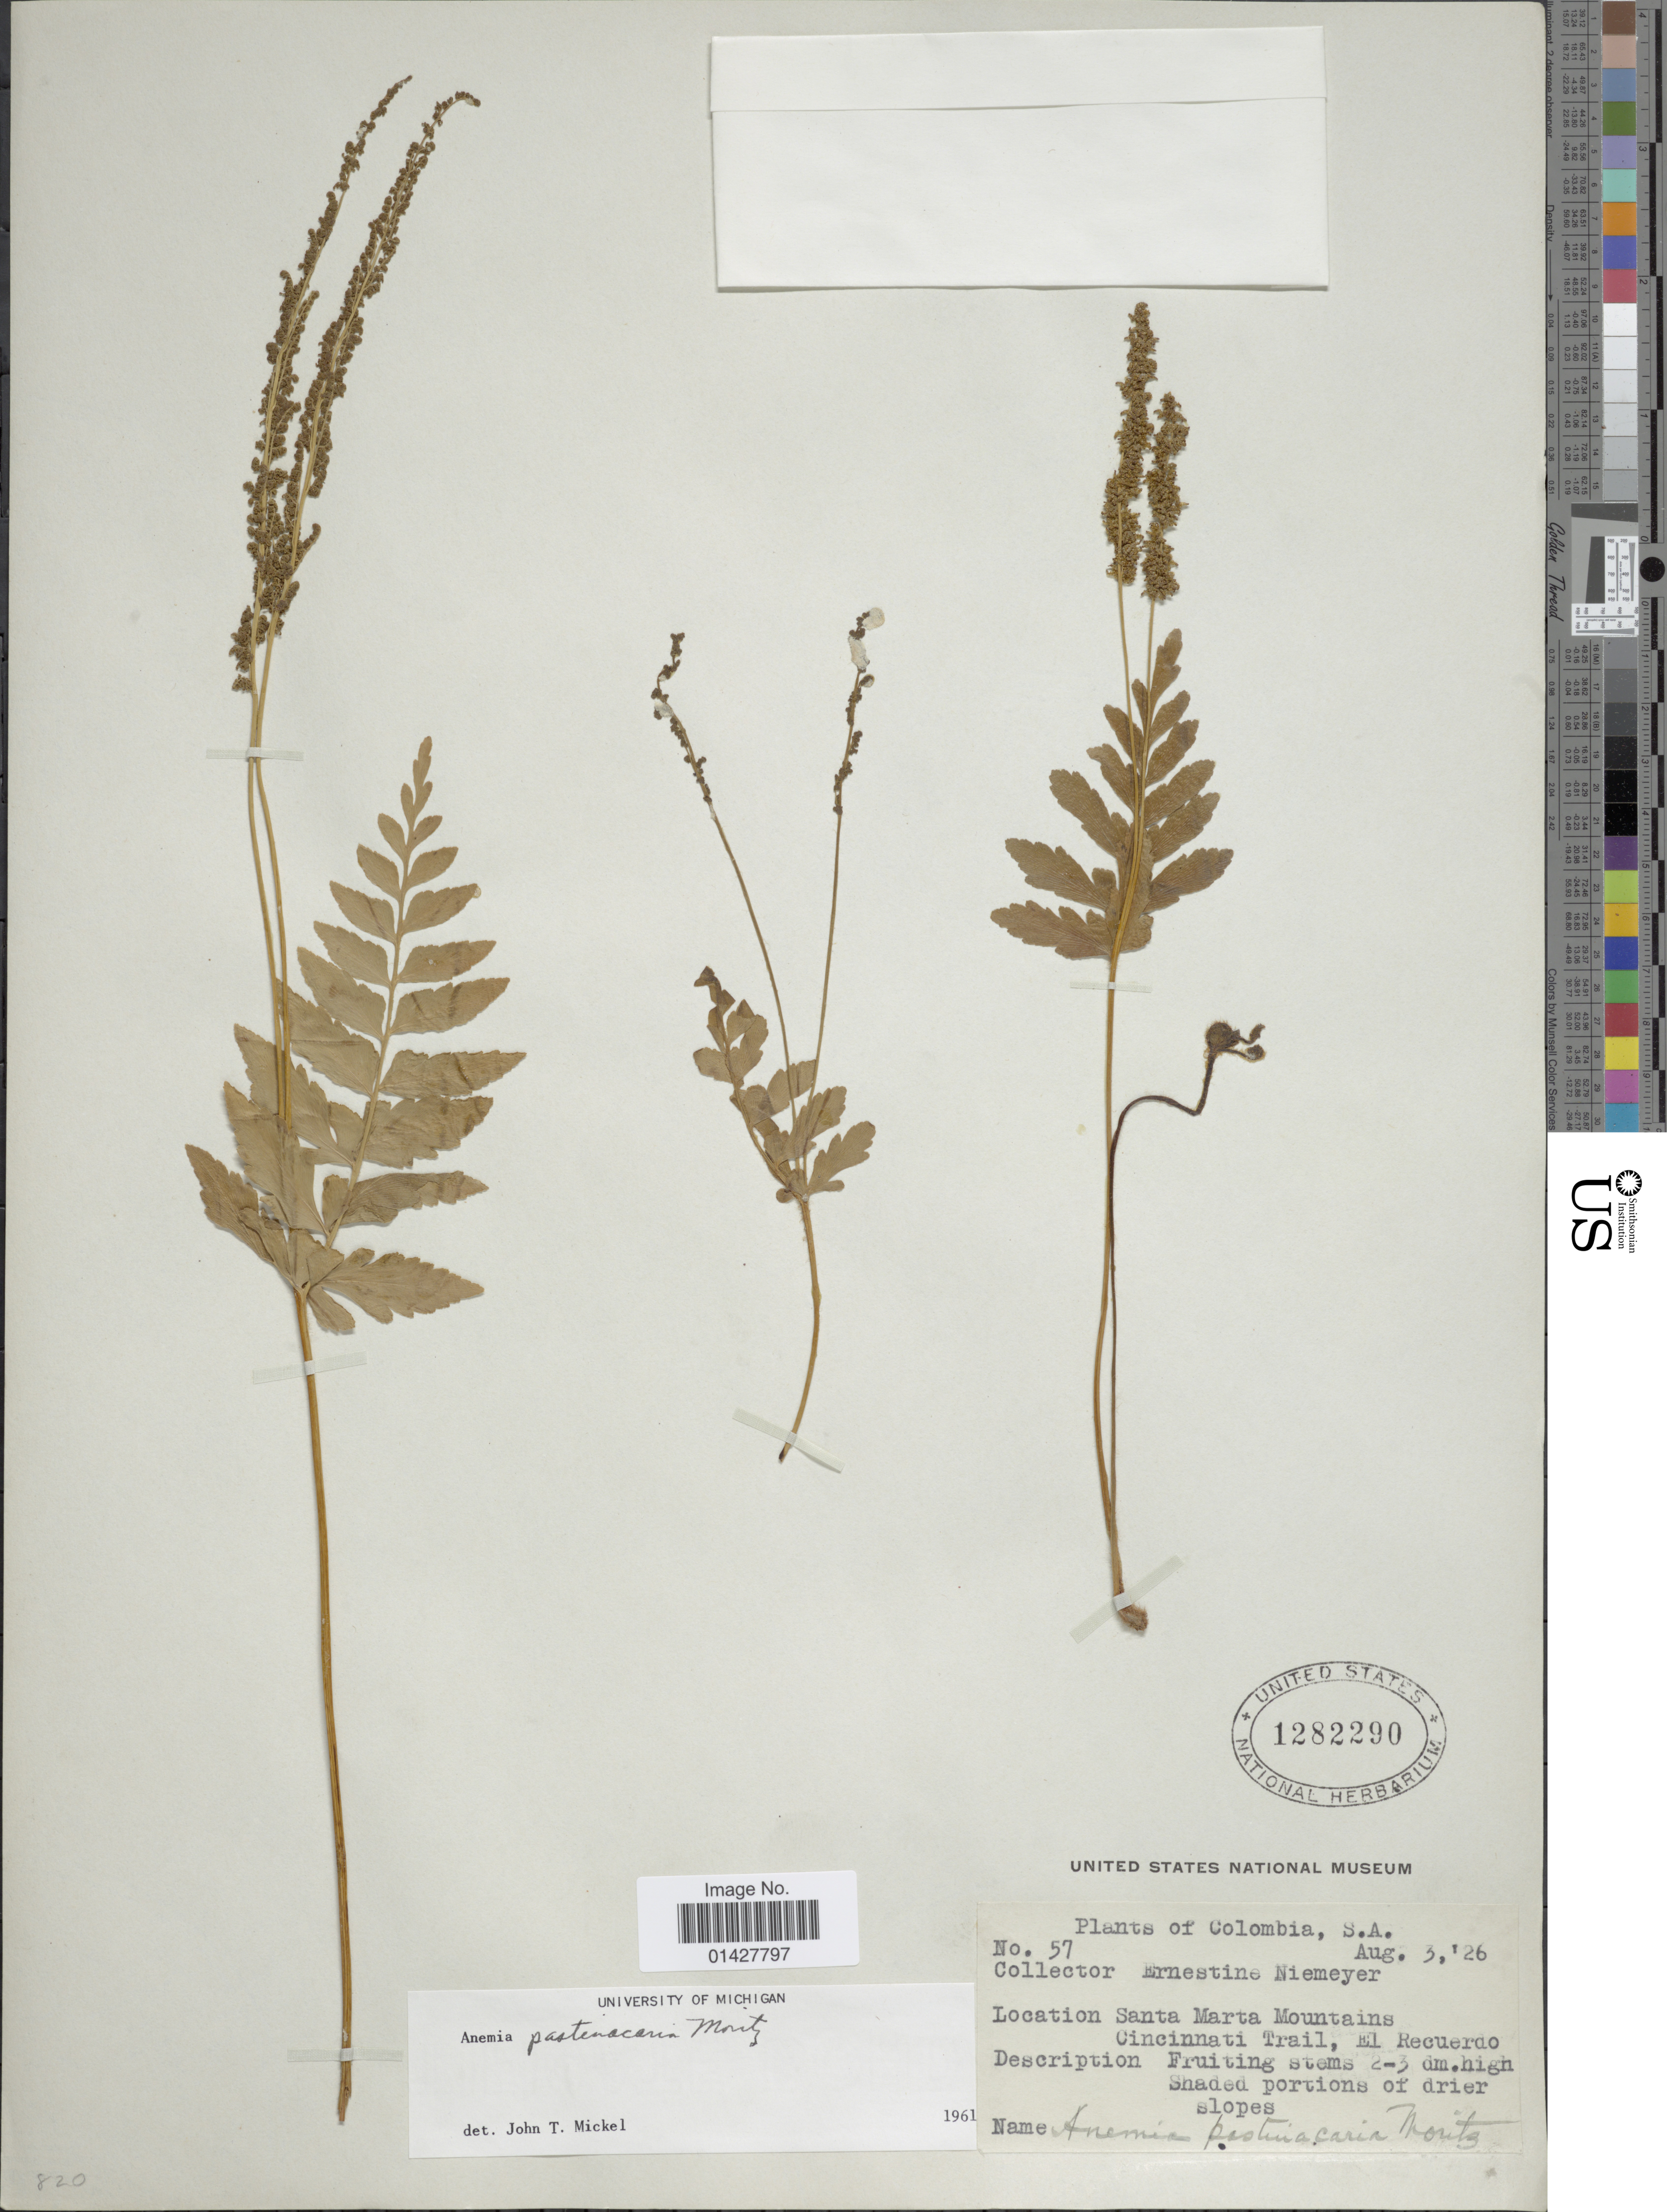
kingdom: Plantae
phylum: Tracheophyta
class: Polypodiopsida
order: Schizaeales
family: Anemiaceae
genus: Anemia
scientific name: Anemia pastinacaria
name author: Moritz ex Prantl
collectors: E. H. Niemeyer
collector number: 57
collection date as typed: Transcribed d/m/y: 3/8/26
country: Colombia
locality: Santa Marta Mountains Cincinnati Trail, El Recuerdo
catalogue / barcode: US 1282290